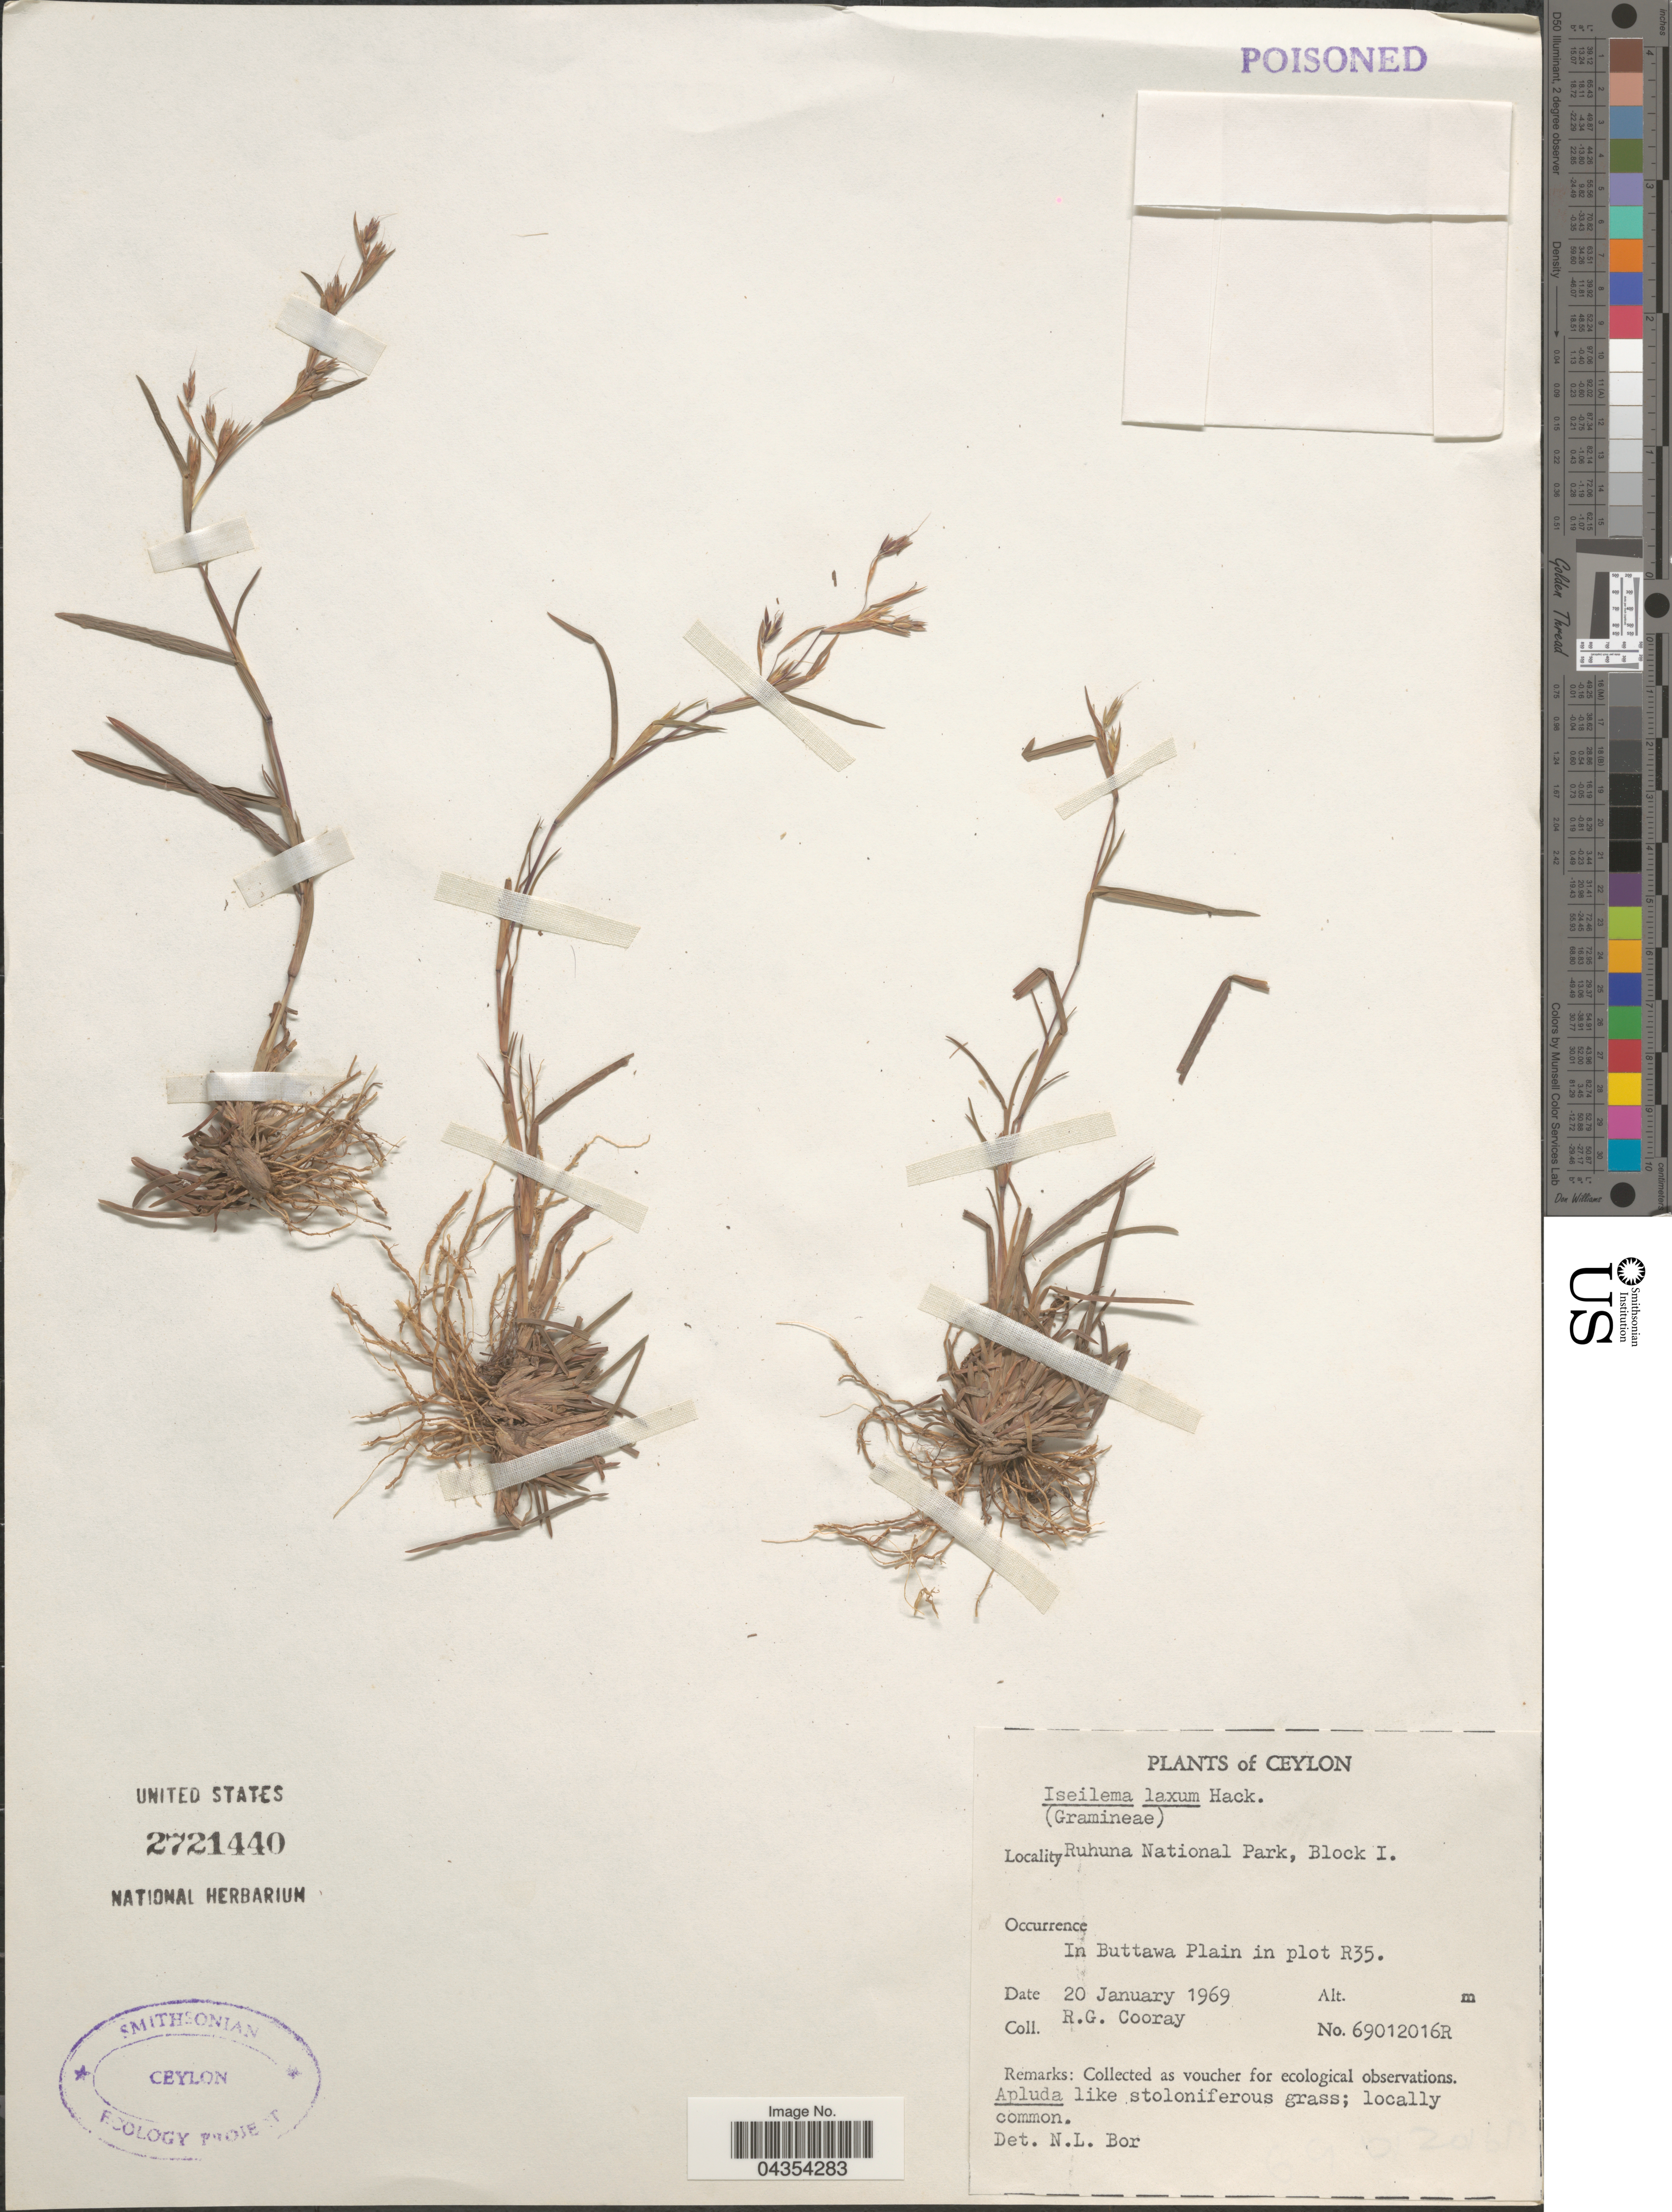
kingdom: Plantae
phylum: Tracheophyta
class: Liliopsida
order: Poales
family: Poaceae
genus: Iseilema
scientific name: Iseilema jainiana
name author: P. Umam. & P. Daniel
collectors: R. Cooray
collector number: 69012016R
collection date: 1969-01-20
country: Sri Lanka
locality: Ceylon. Ruhuna National Park, Block I. In Buttawa Plain in plot R35.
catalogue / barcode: US 2721440